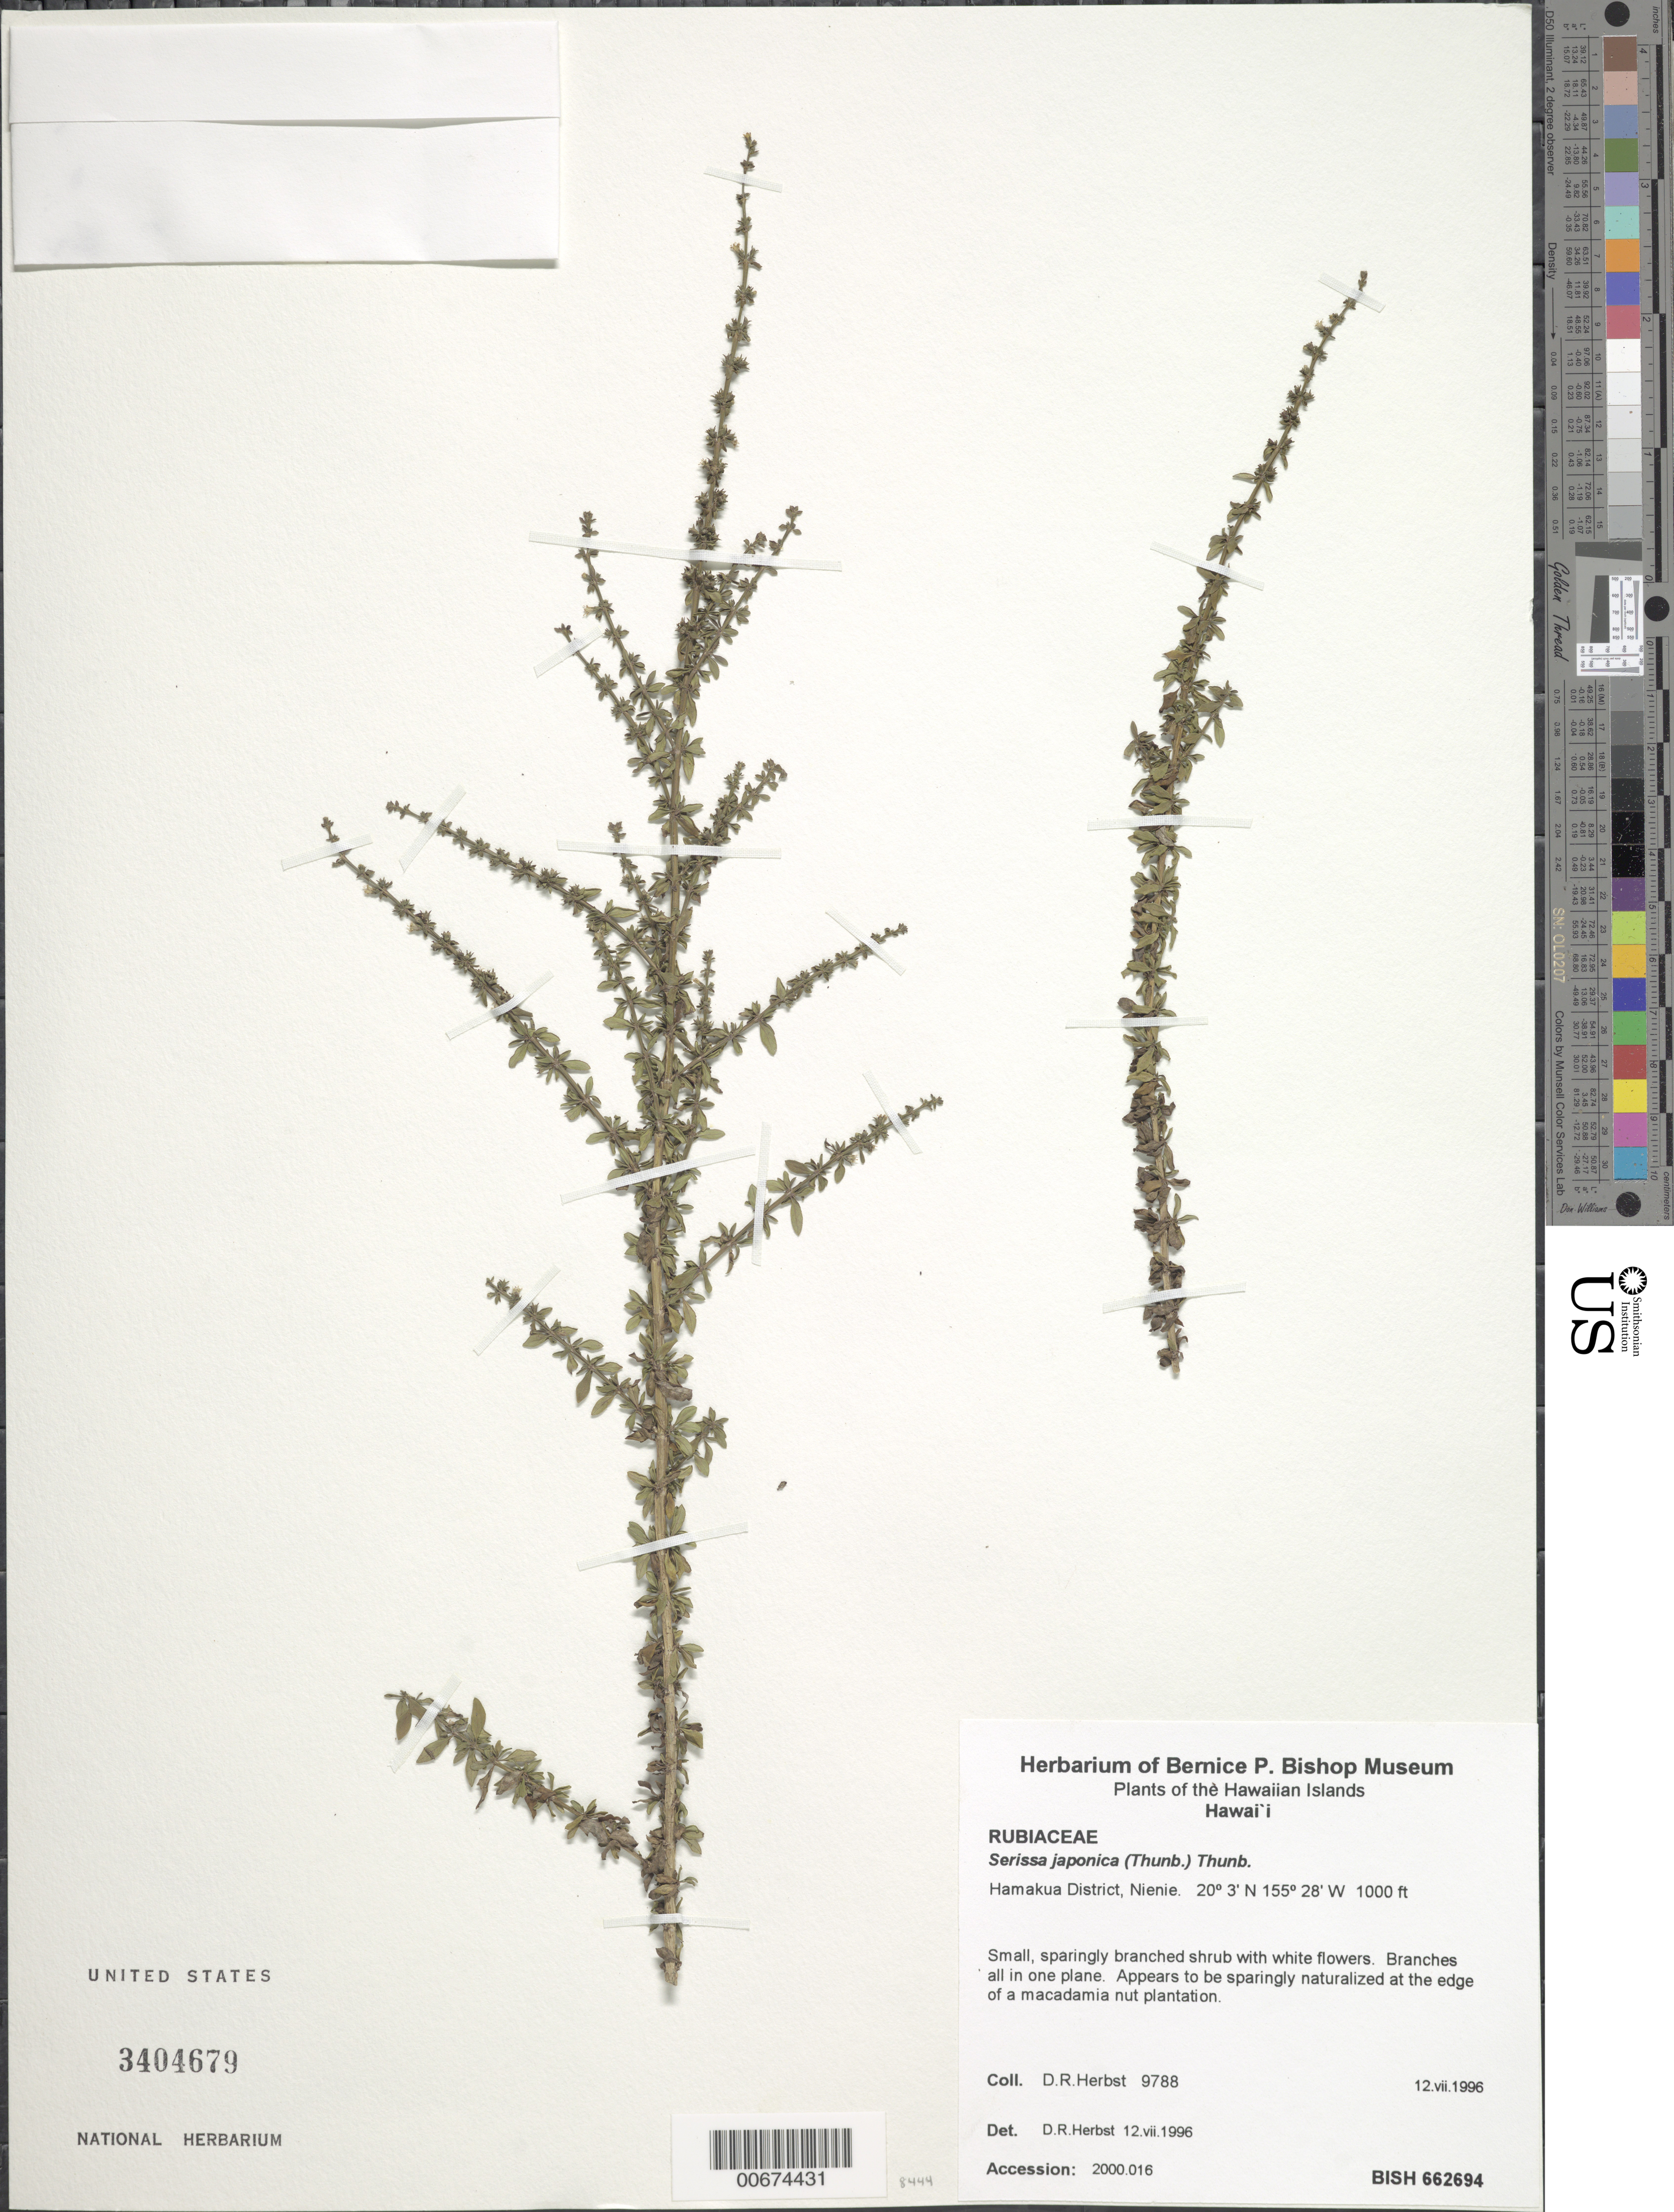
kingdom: Plantae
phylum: Tracheophyta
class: Magnoliopsida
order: Gentianales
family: Rubiaceae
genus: Serissa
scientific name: Serissa japonica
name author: (Thunb.) Thunb.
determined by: Herbst, D. R.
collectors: D. R. Herbst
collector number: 9788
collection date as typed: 12 Jul 1996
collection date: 1996-07-12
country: United States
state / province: Hawaii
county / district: Hawaii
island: Hawaii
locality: Hamakua Distr., Nienie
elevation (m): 304.8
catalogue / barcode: US 3404679